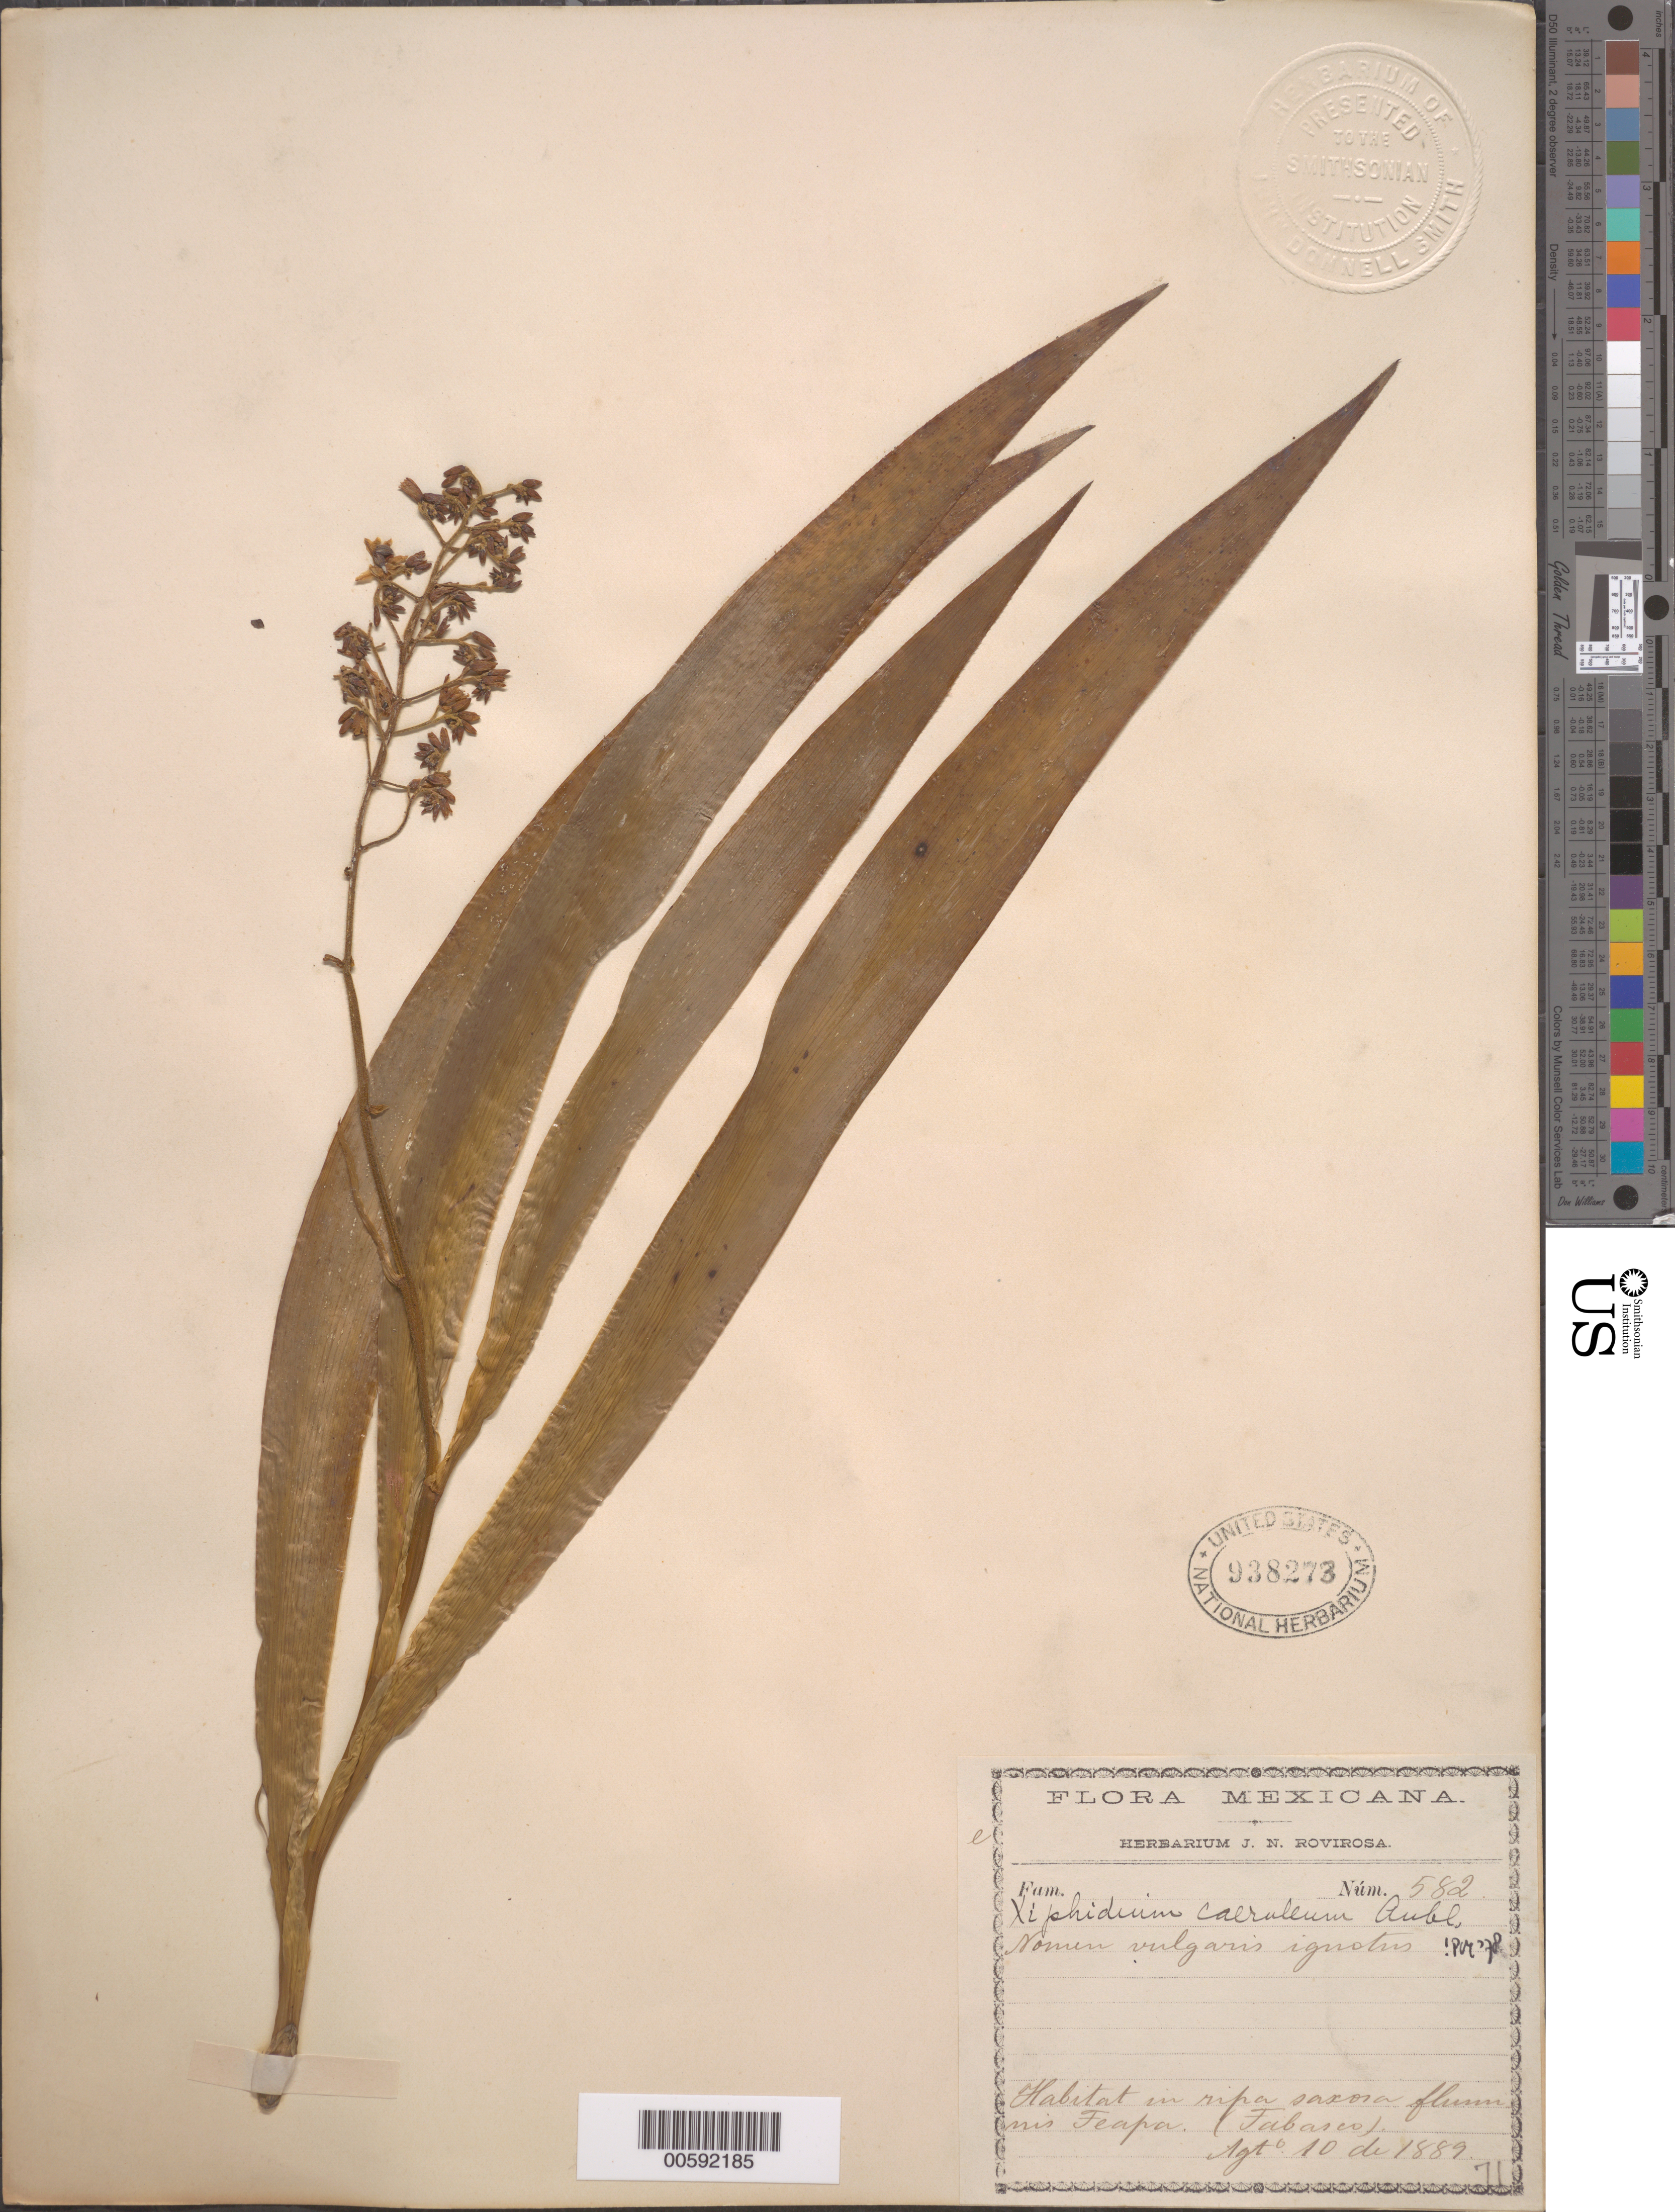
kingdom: Plantae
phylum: Tracheophyta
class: Liliopsida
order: Commelinales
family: Haemodoraceae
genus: Xiphidium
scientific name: Xiphidium caeruleum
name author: Aubl.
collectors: J. N. Rovirosa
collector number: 582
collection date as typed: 10 Aug 1889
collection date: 1889-08-10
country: Mexico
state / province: Tabasco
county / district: Teapa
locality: Teapa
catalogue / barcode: US 938273